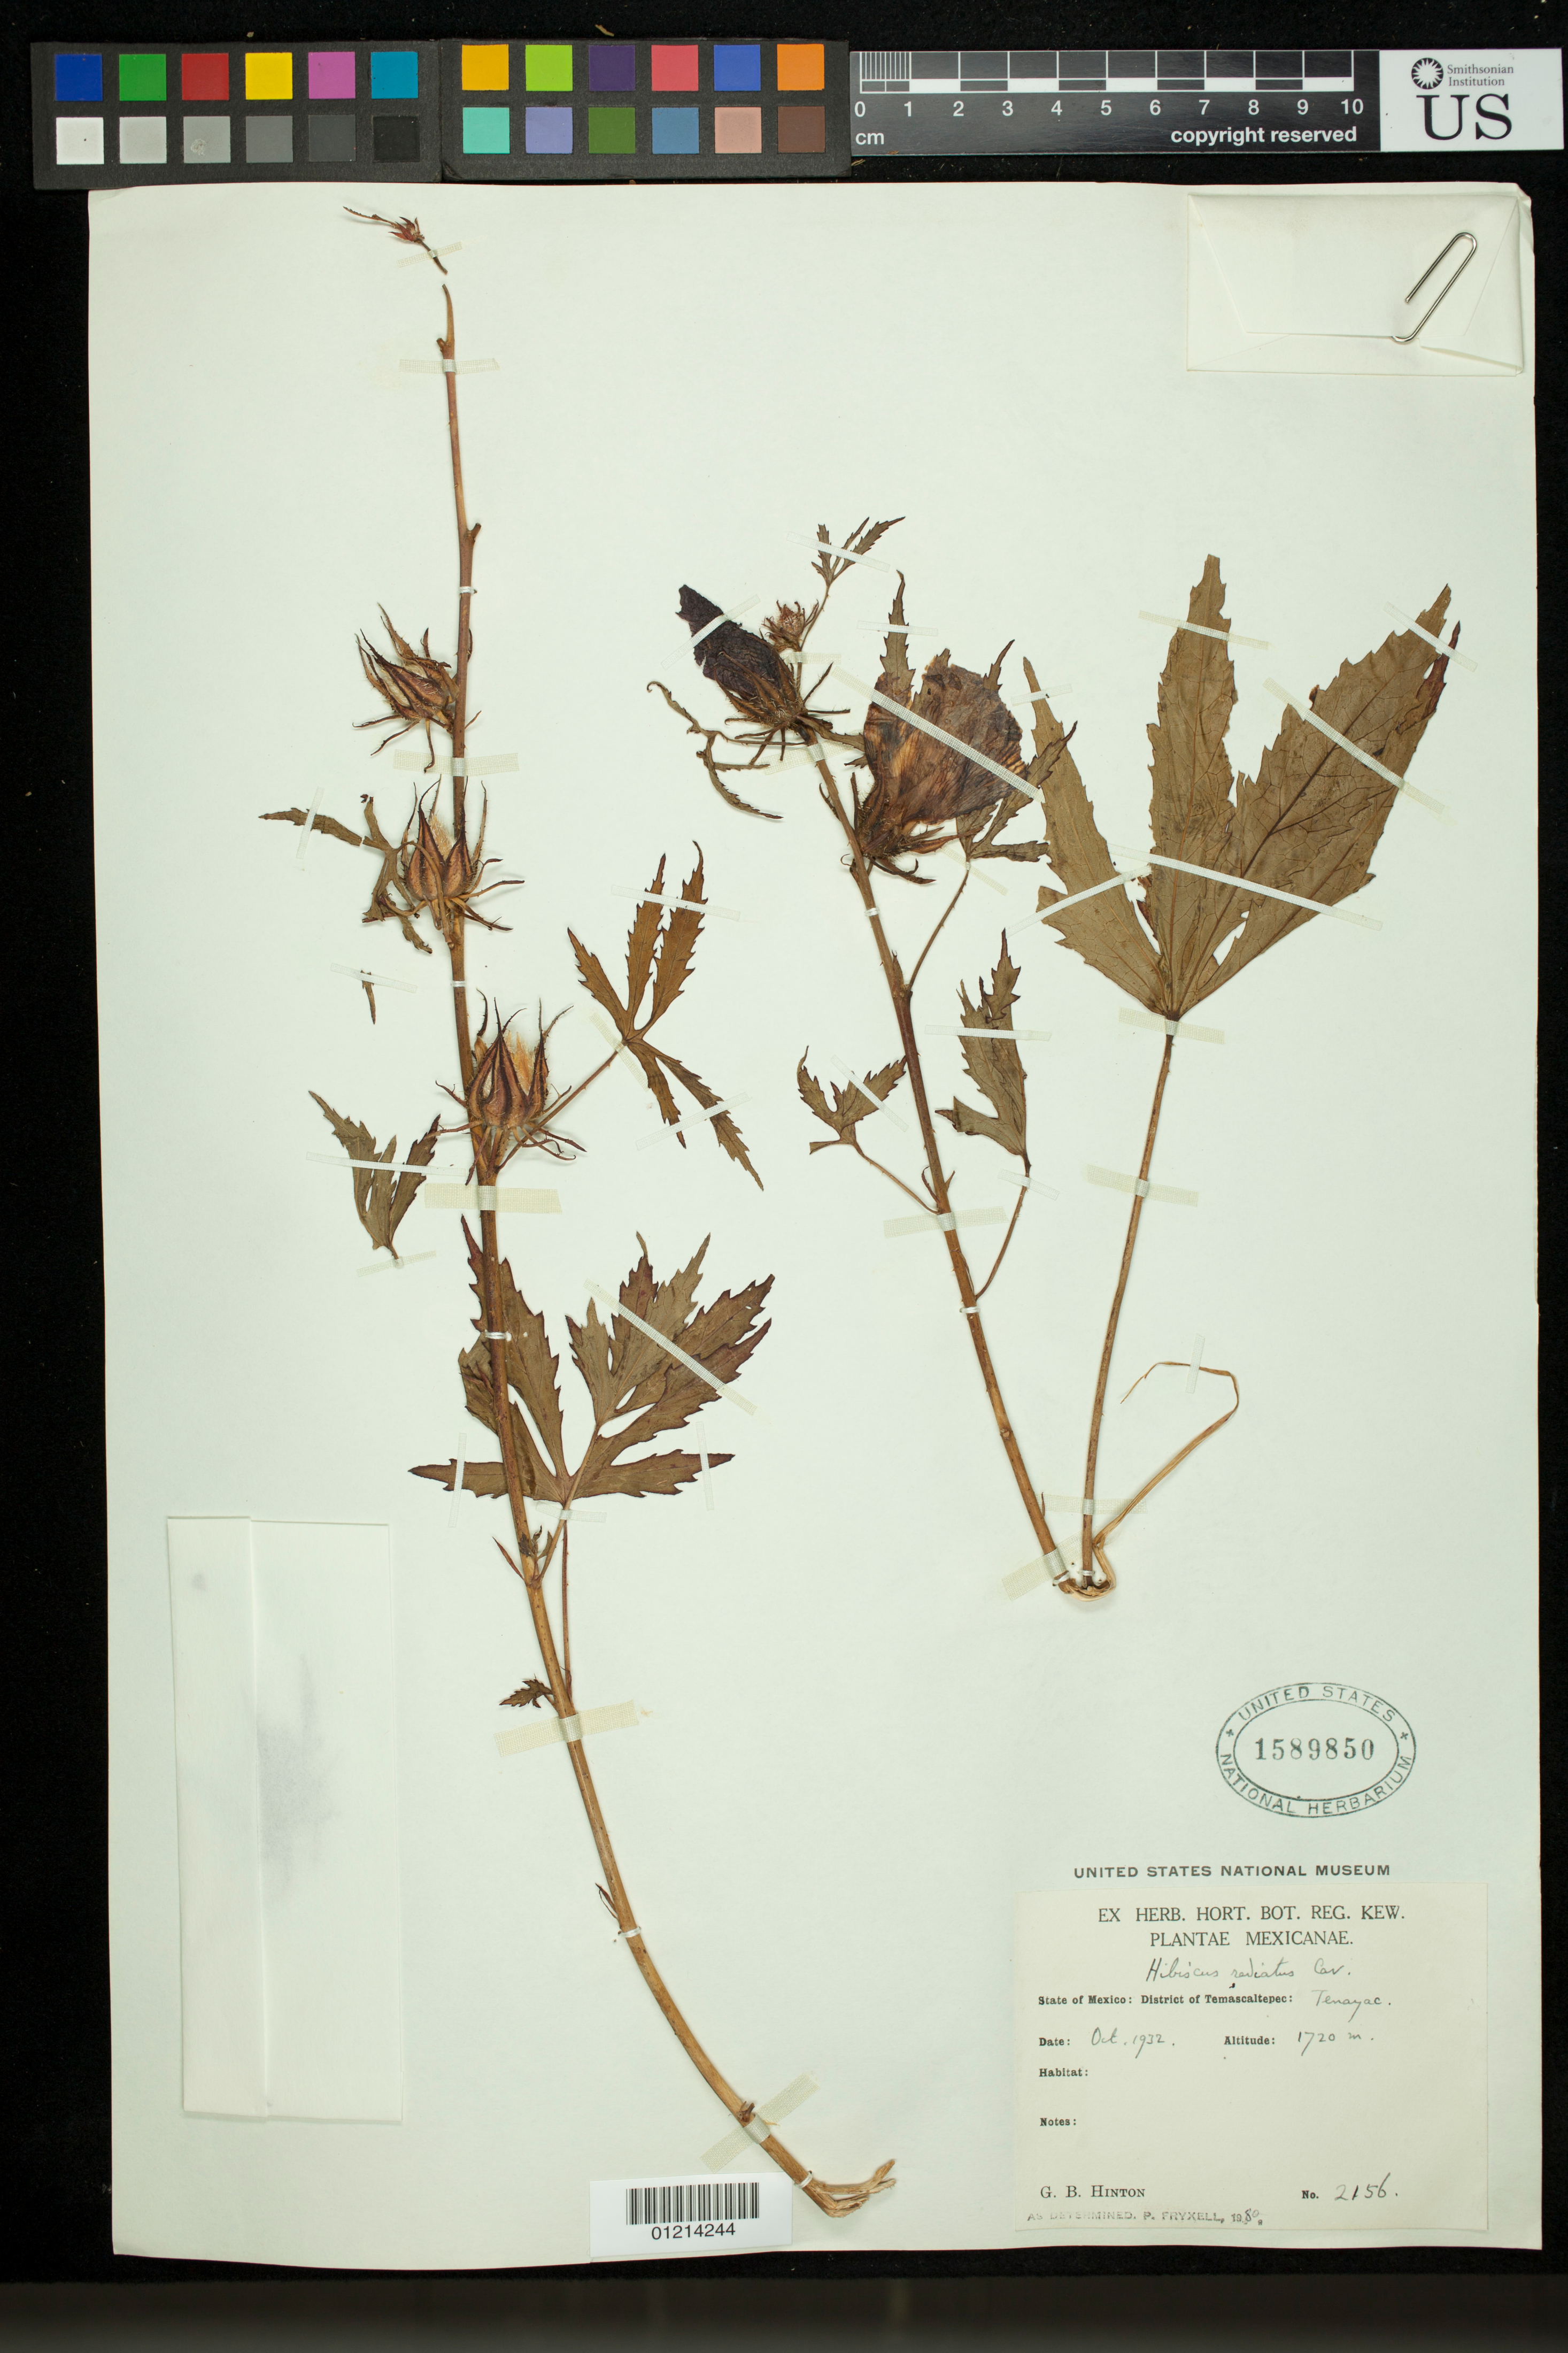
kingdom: Plantae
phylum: Tracheophyta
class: Magnoliopsida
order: Malvales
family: Malvaceae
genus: Sabdariffa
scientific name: Sabdariffa radiata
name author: (Cav.) R.L. Barrett & M.M. Hanes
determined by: Dorr, Laurence J., Curator (BOT), Smithsonian Institution - National Museum of Natural History (UNITED STATES)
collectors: G. B. Hinton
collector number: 2156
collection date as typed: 1932-10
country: Mexico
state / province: México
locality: District of Temascaltepec. Tenayac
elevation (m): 1720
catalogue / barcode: US 1589850